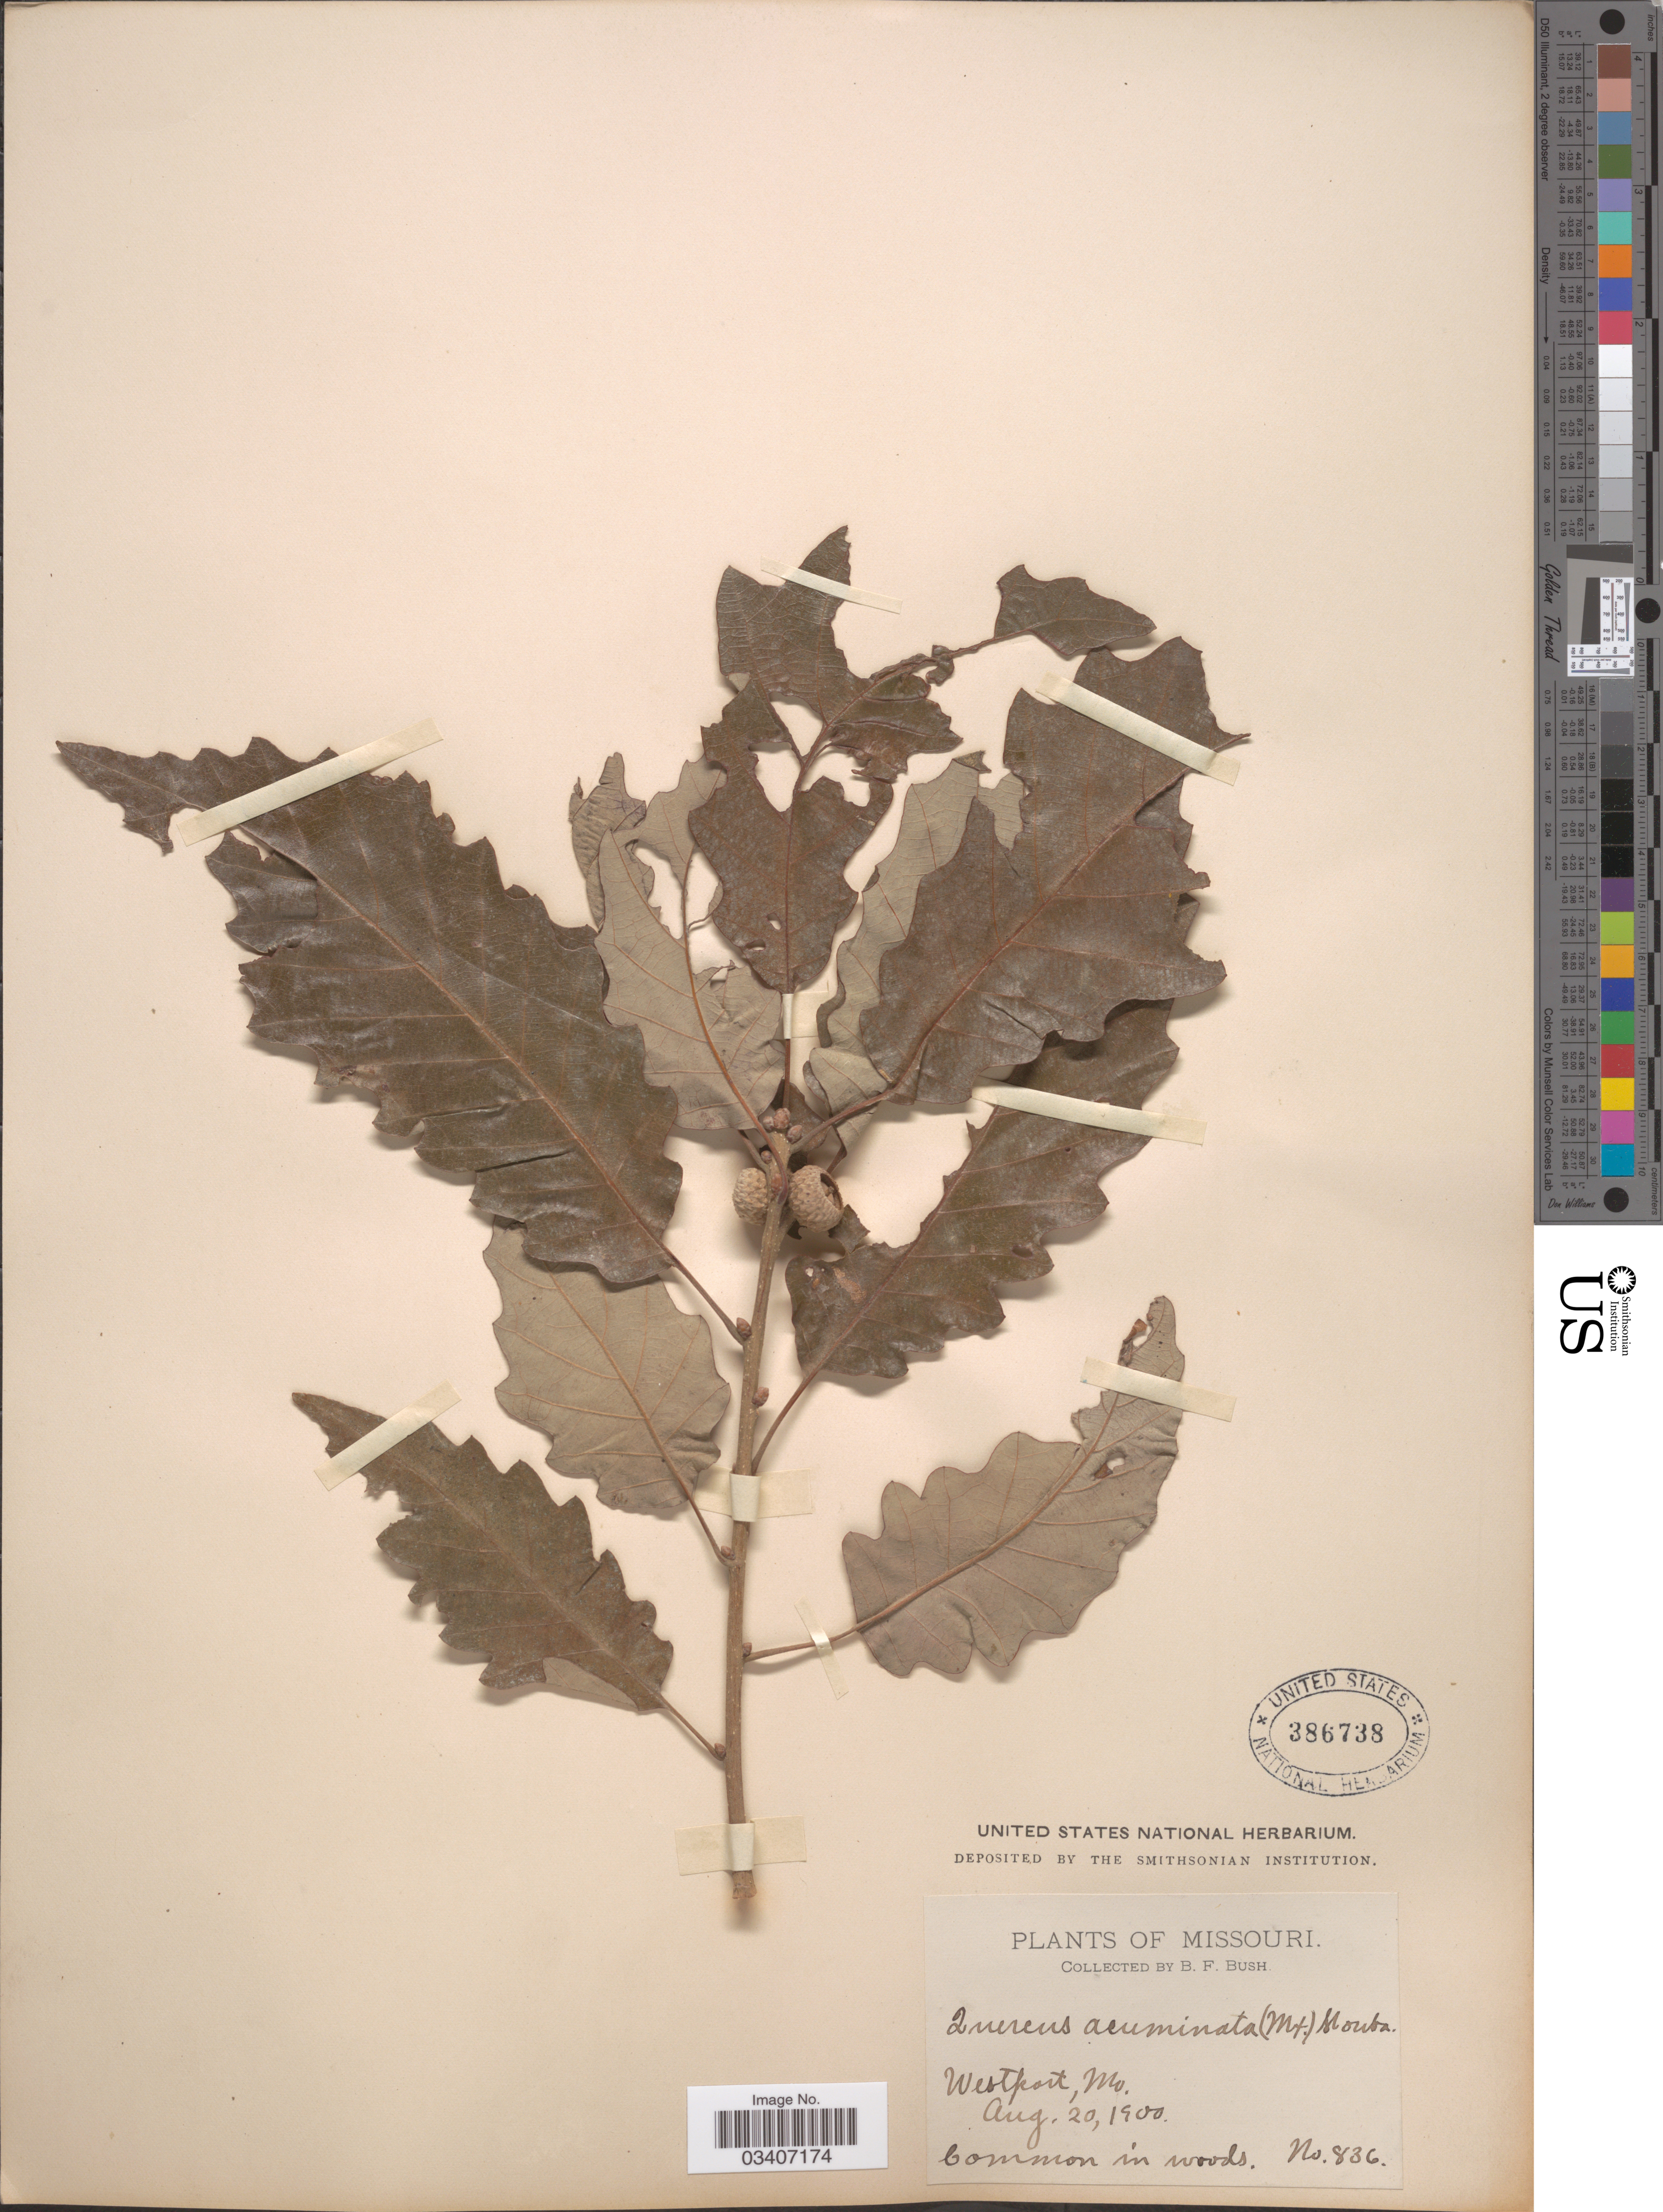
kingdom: Plantae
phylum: Tracheophyta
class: Magnoliopsida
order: Fagales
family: Fagaceae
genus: Quercus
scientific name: Quercus muehlenbergii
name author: Engelm.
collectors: B. F. Bush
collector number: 836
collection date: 1900-08-20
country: United States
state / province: Missouri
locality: Westport.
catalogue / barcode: US 386738